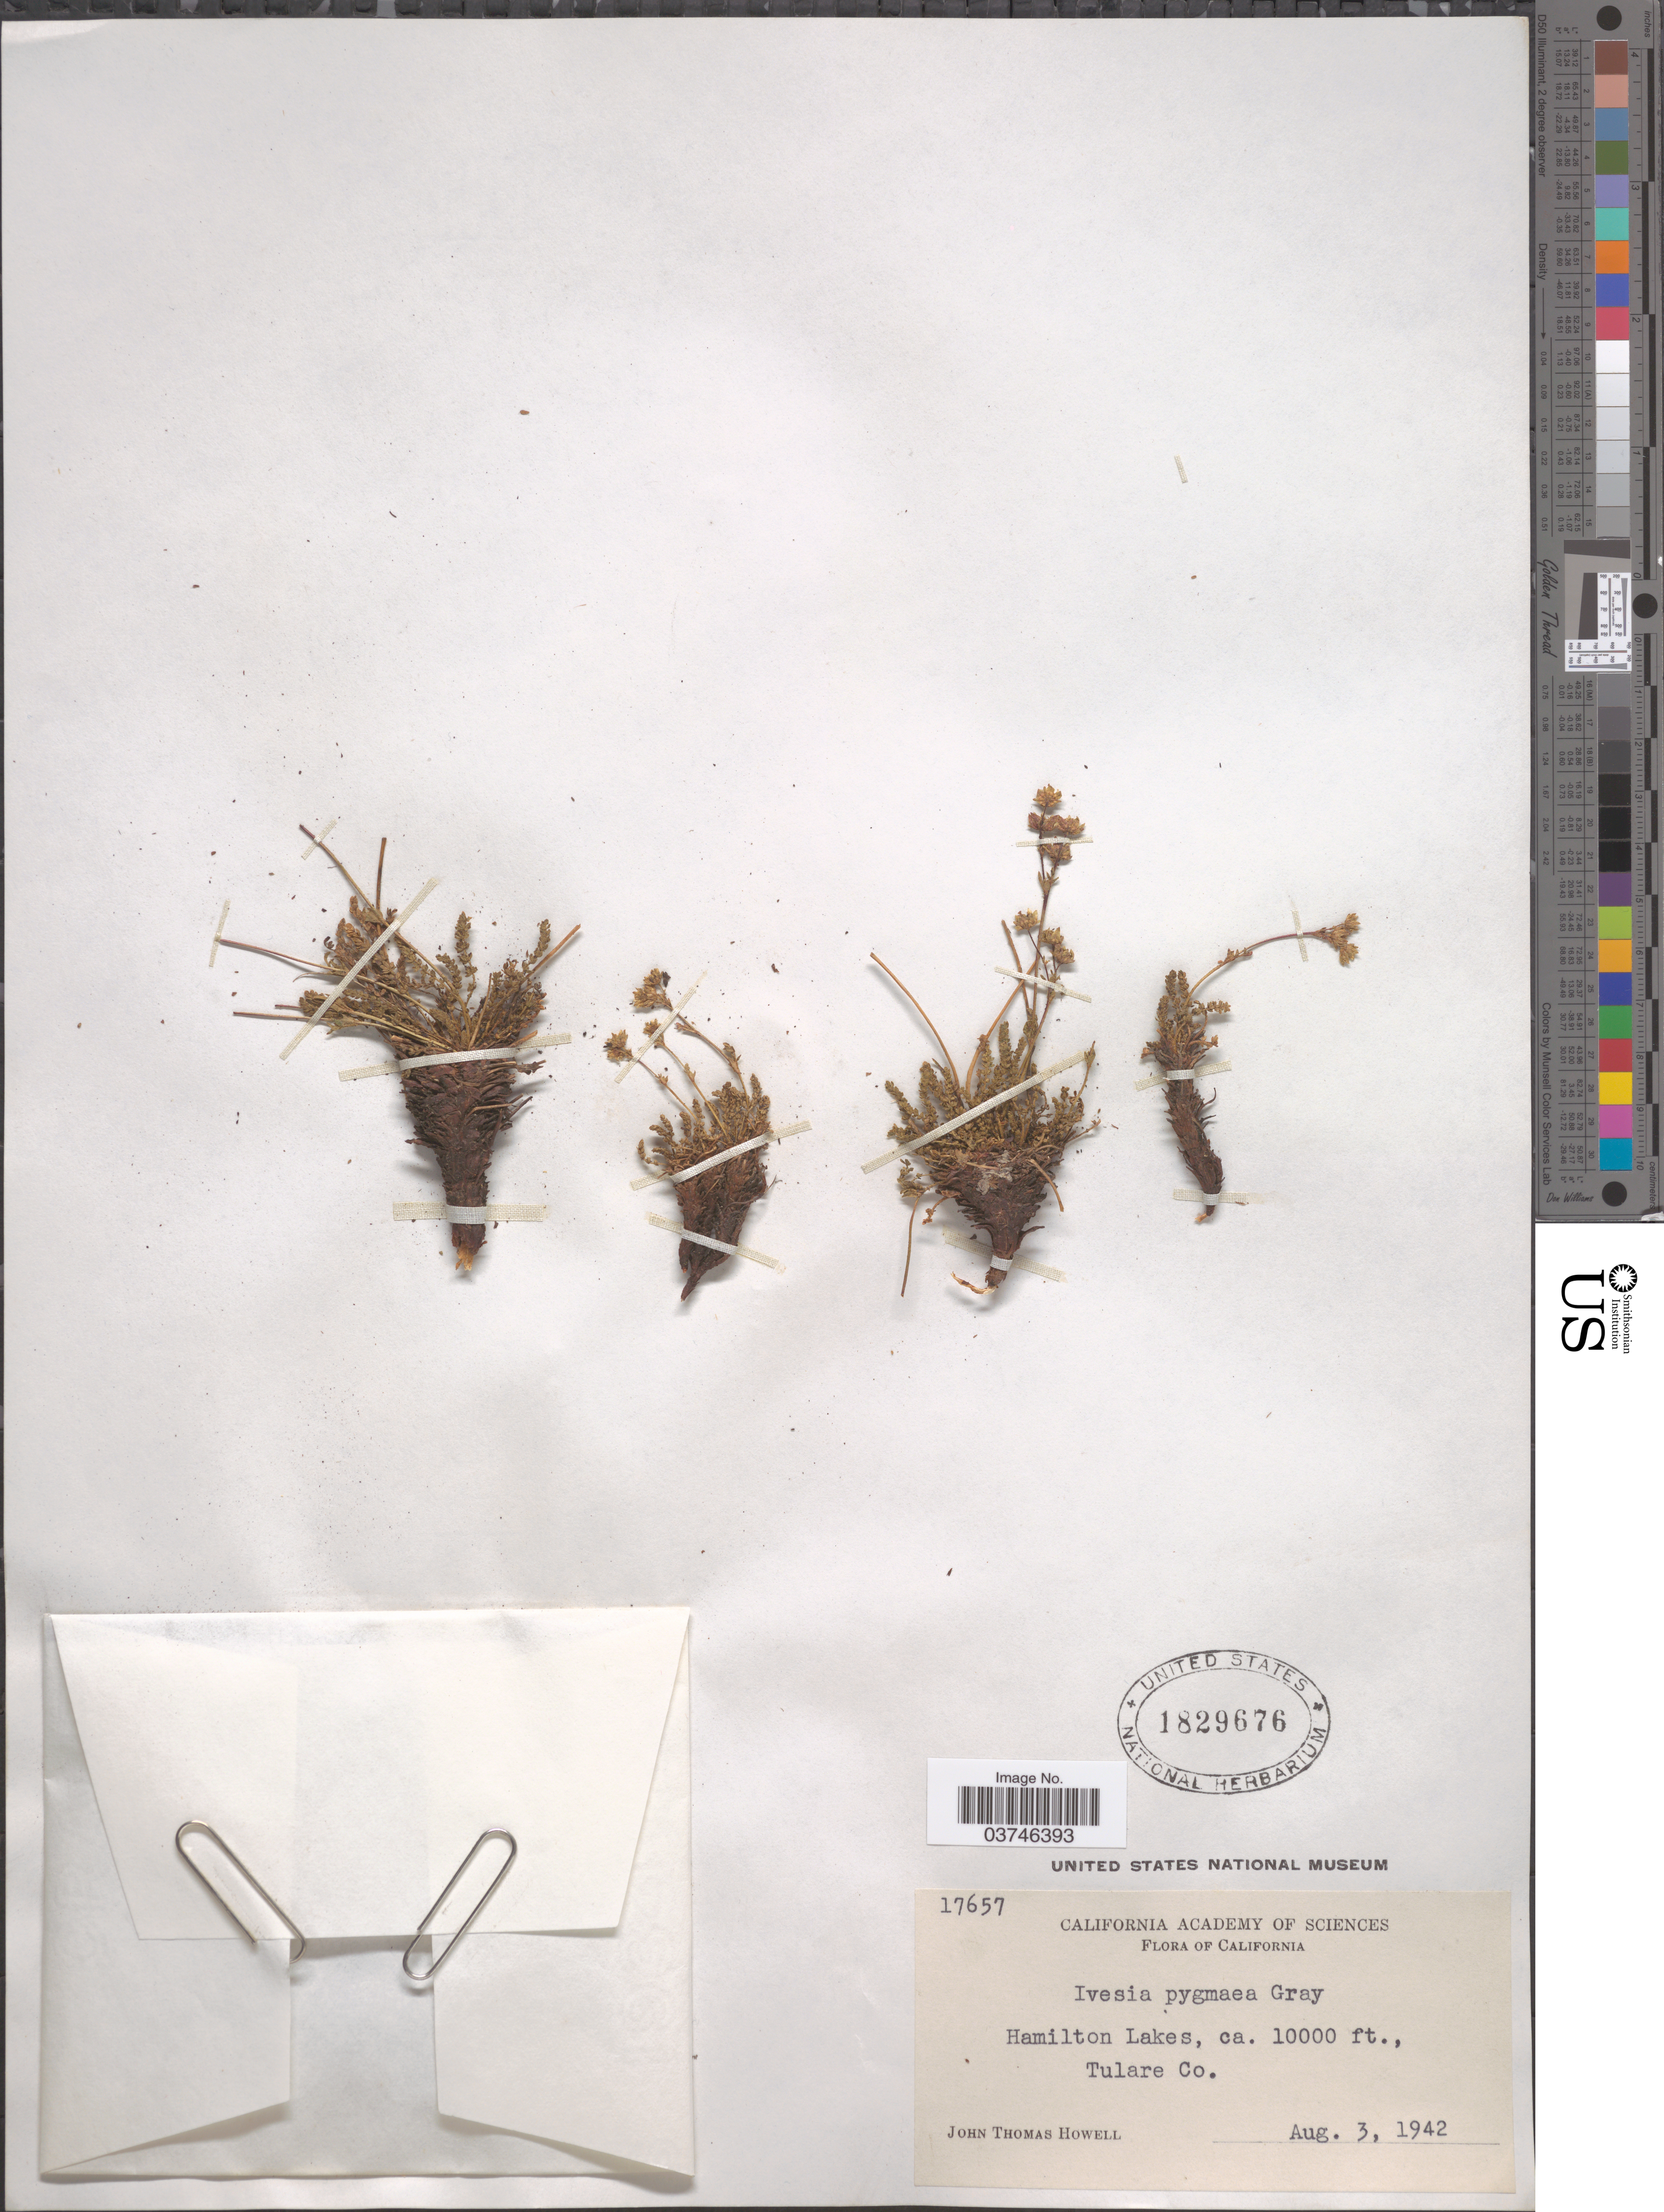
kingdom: Plantae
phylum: Tracheophyta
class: Magnoliopsida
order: Rosales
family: Rosaceae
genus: Potentilla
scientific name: Potentilla nubigena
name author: Greene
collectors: J. T. Howell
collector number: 17657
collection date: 1942-08-03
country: United States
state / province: California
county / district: Tulare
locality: Hamilton Lakes, Tulare Co.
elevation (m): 3048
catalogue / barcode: US 1829676